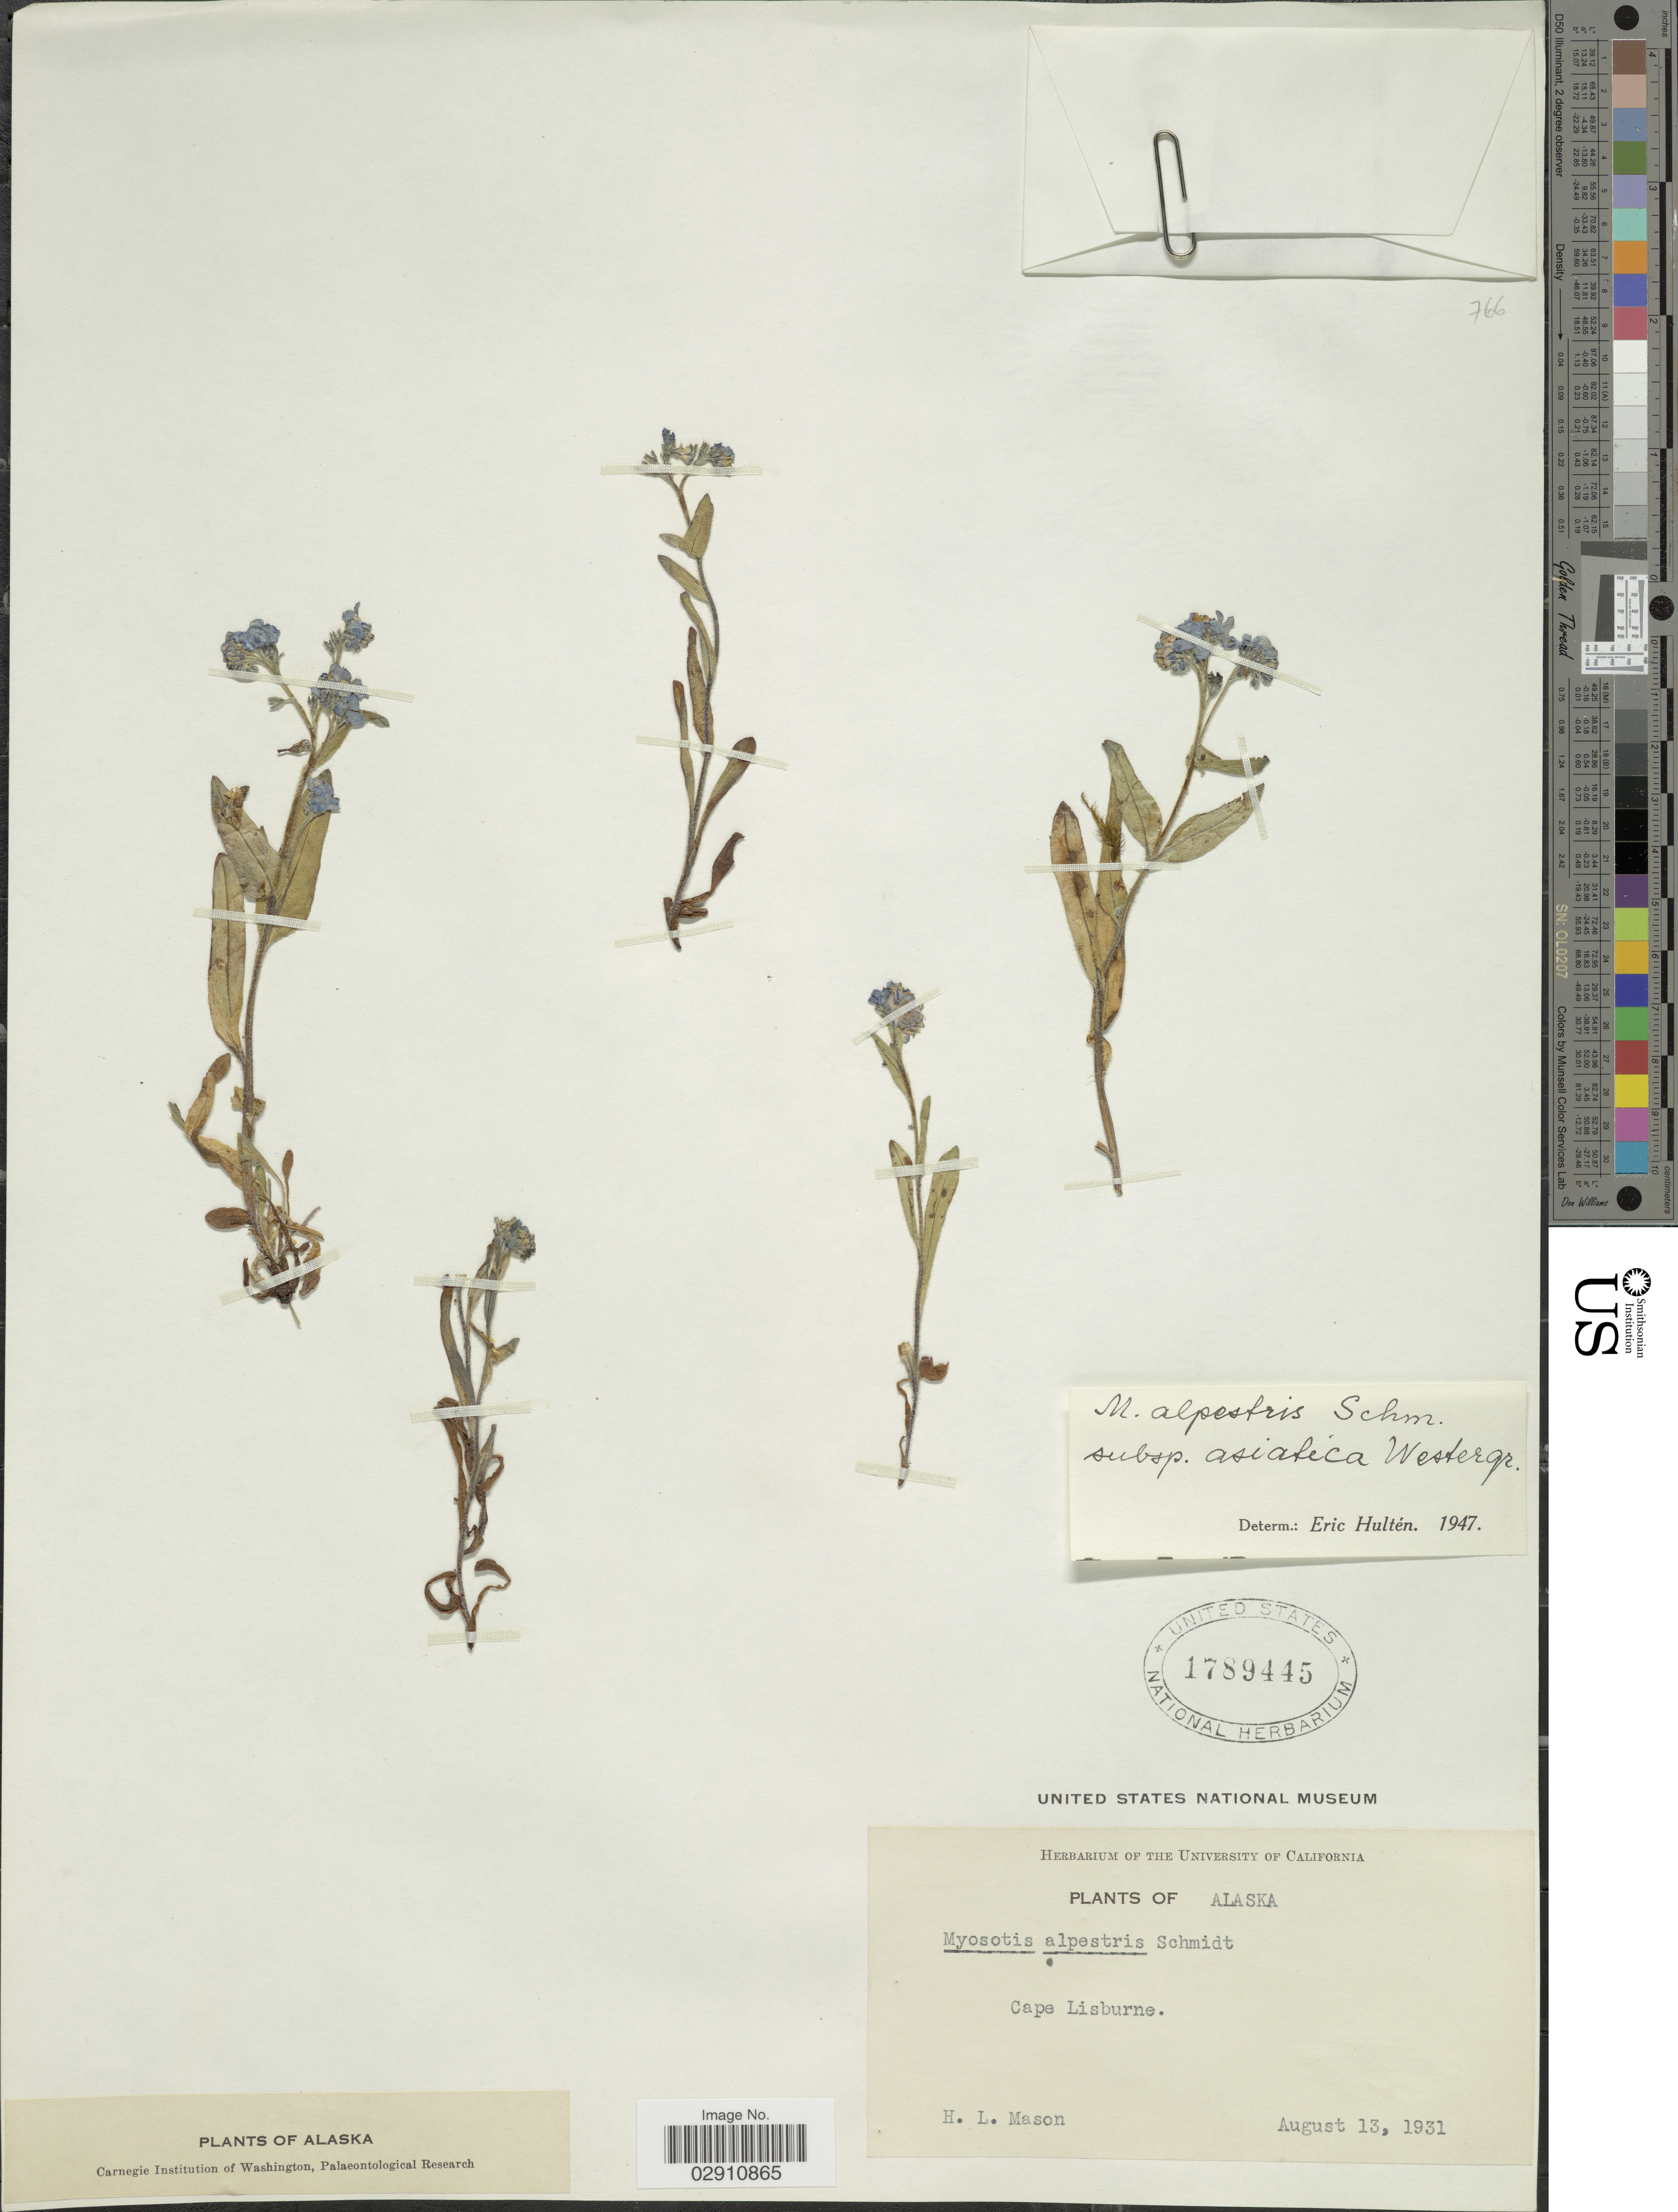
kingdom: Plantae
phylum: Tracheophyta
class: Magnoliopsida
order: Boraginales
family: Boraginaceae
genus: Myosotis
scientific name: Myosotis alpestris subsp. asiatica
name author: Vestergr.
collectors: H. L. Mason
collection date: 1931-08-13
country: United States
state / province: Alaska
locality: Cape Lisburne.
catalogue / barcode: US 1789445